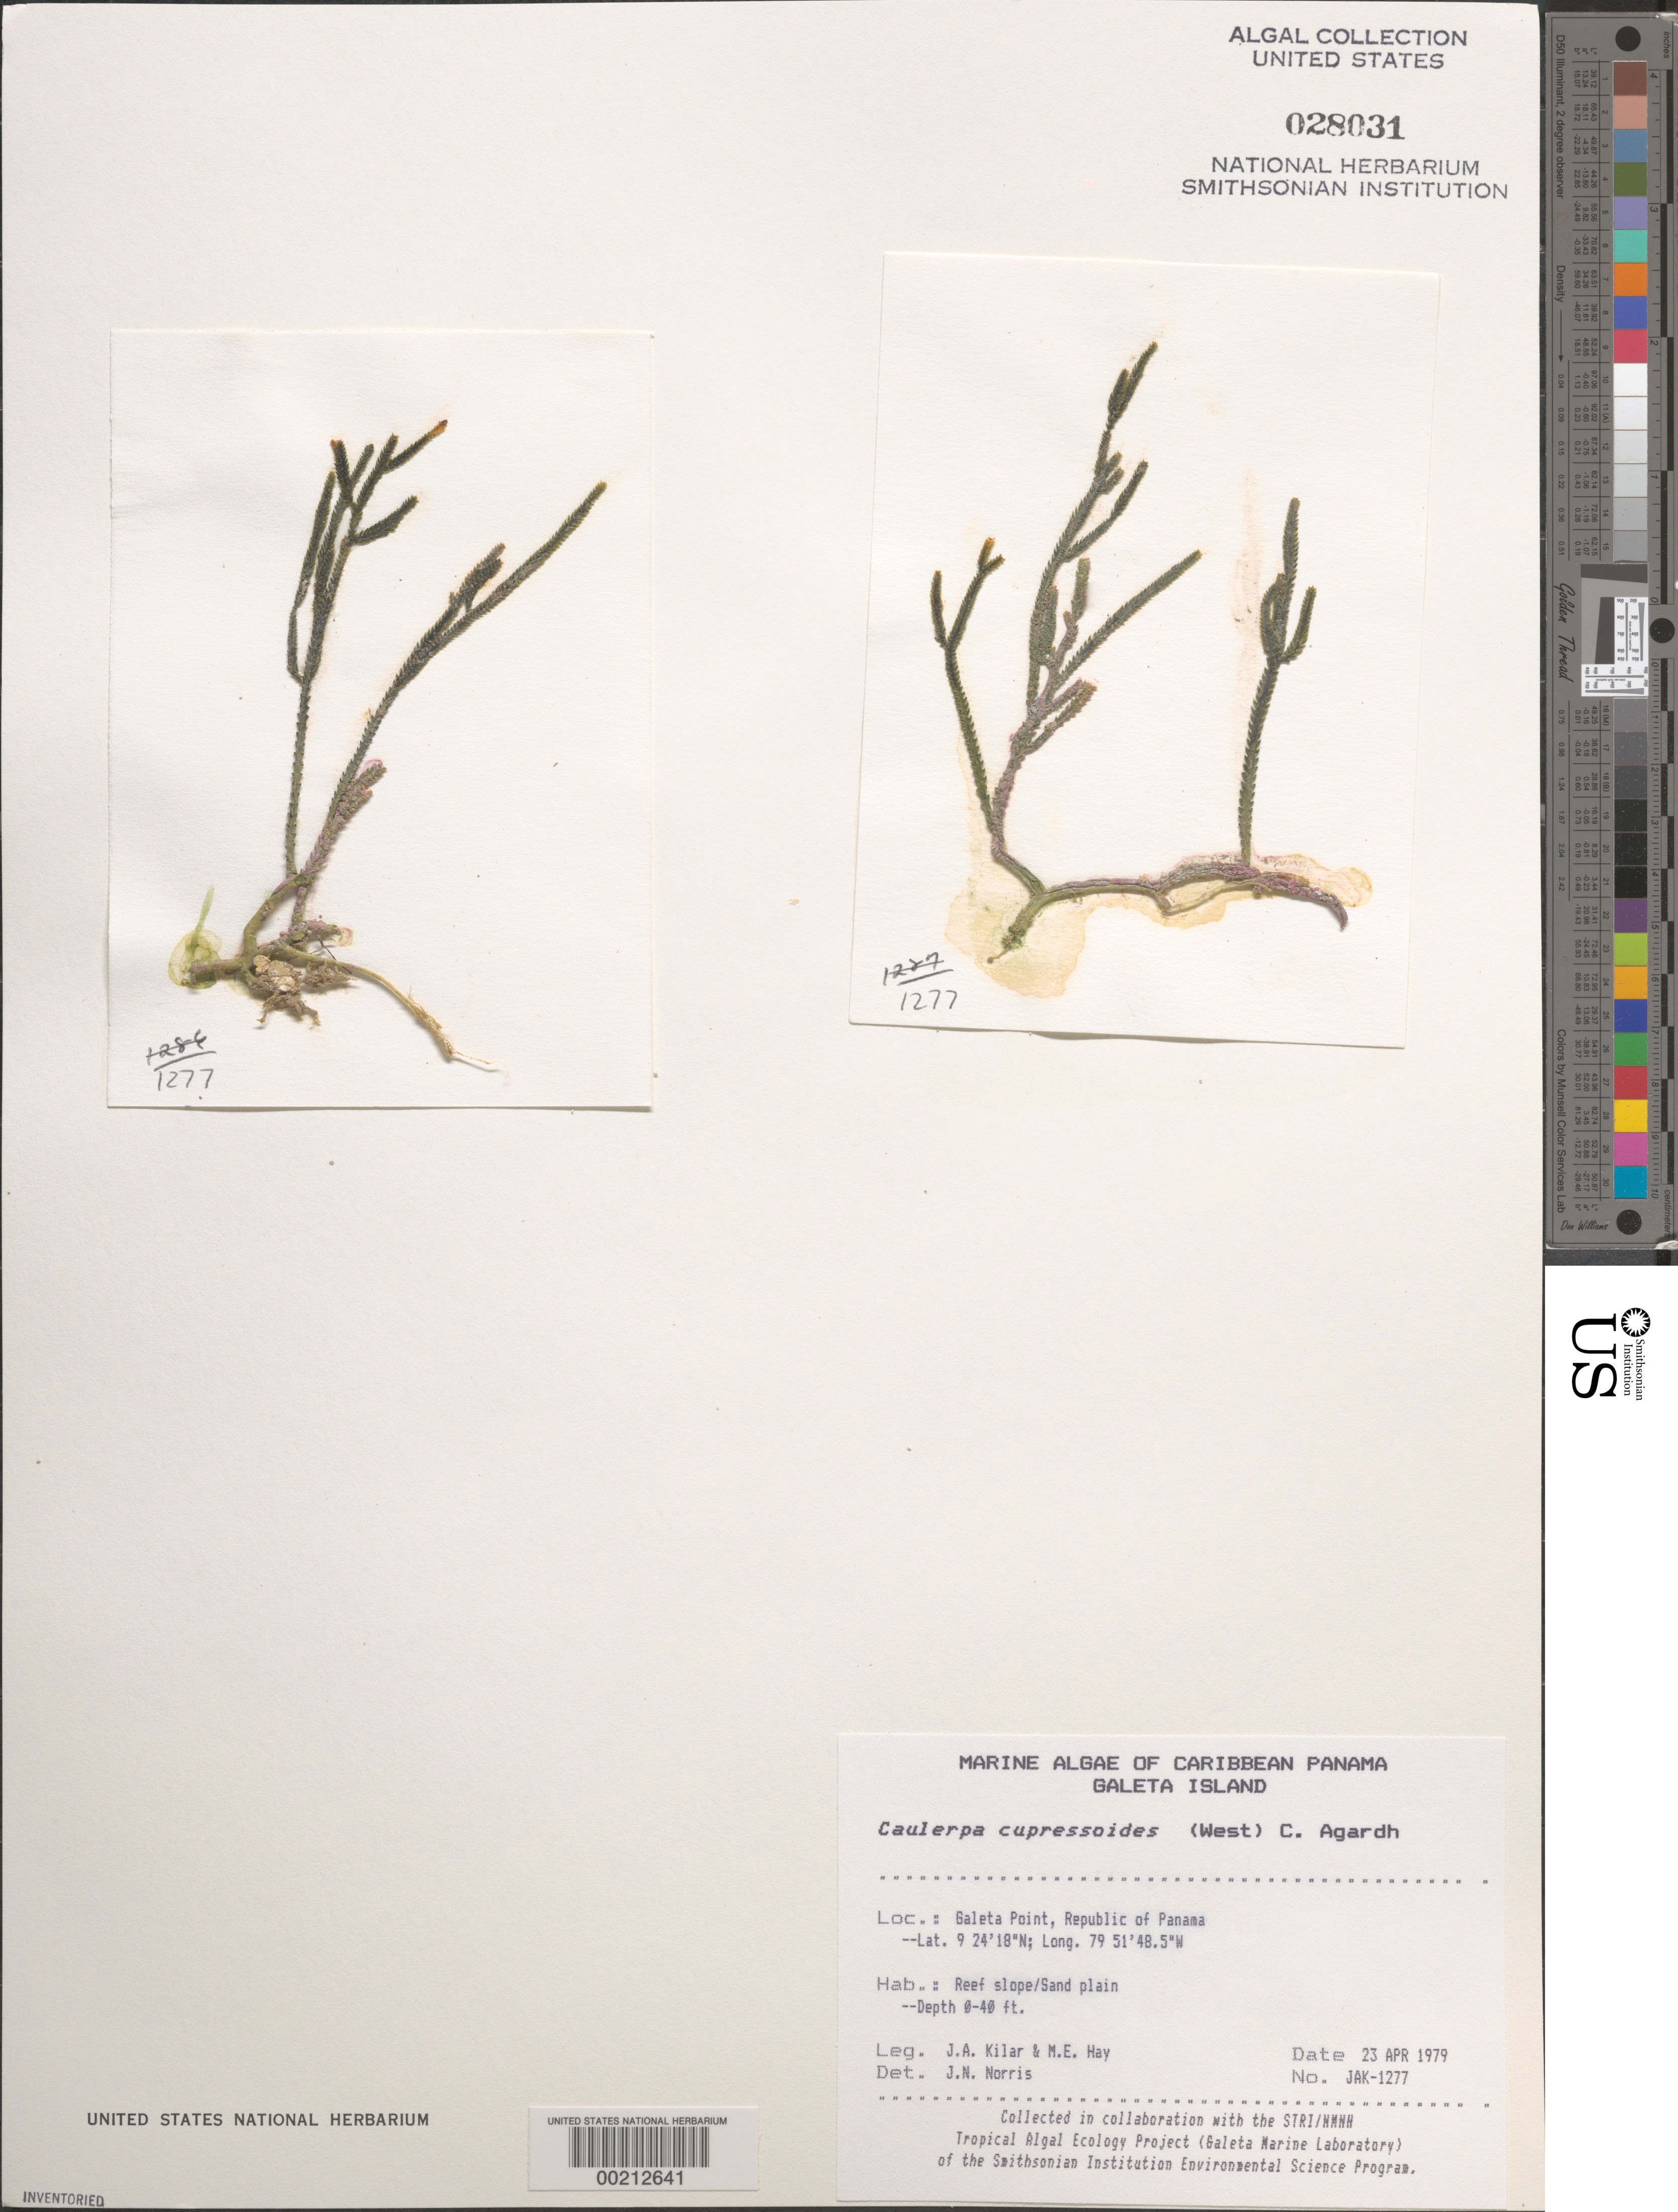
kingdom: Plantae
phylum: Chlorophyta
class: Ulvophyceae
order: Bryopsidales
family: Caulerpaceae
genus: Caulerpa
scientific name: Caulerpa cupressoides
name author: (Vahl) C. Agardh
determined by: Norris, James N.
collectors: J. A. Kilar & M. E. Hay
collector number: JAK-1277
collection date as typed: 23 Apr 1979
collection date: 1979-04-23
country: Panama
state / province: Colón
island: Galeta Island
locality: Galeta Point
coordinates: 9 24' 18" N, 79 51' 48.5" W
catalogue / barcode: US 28031